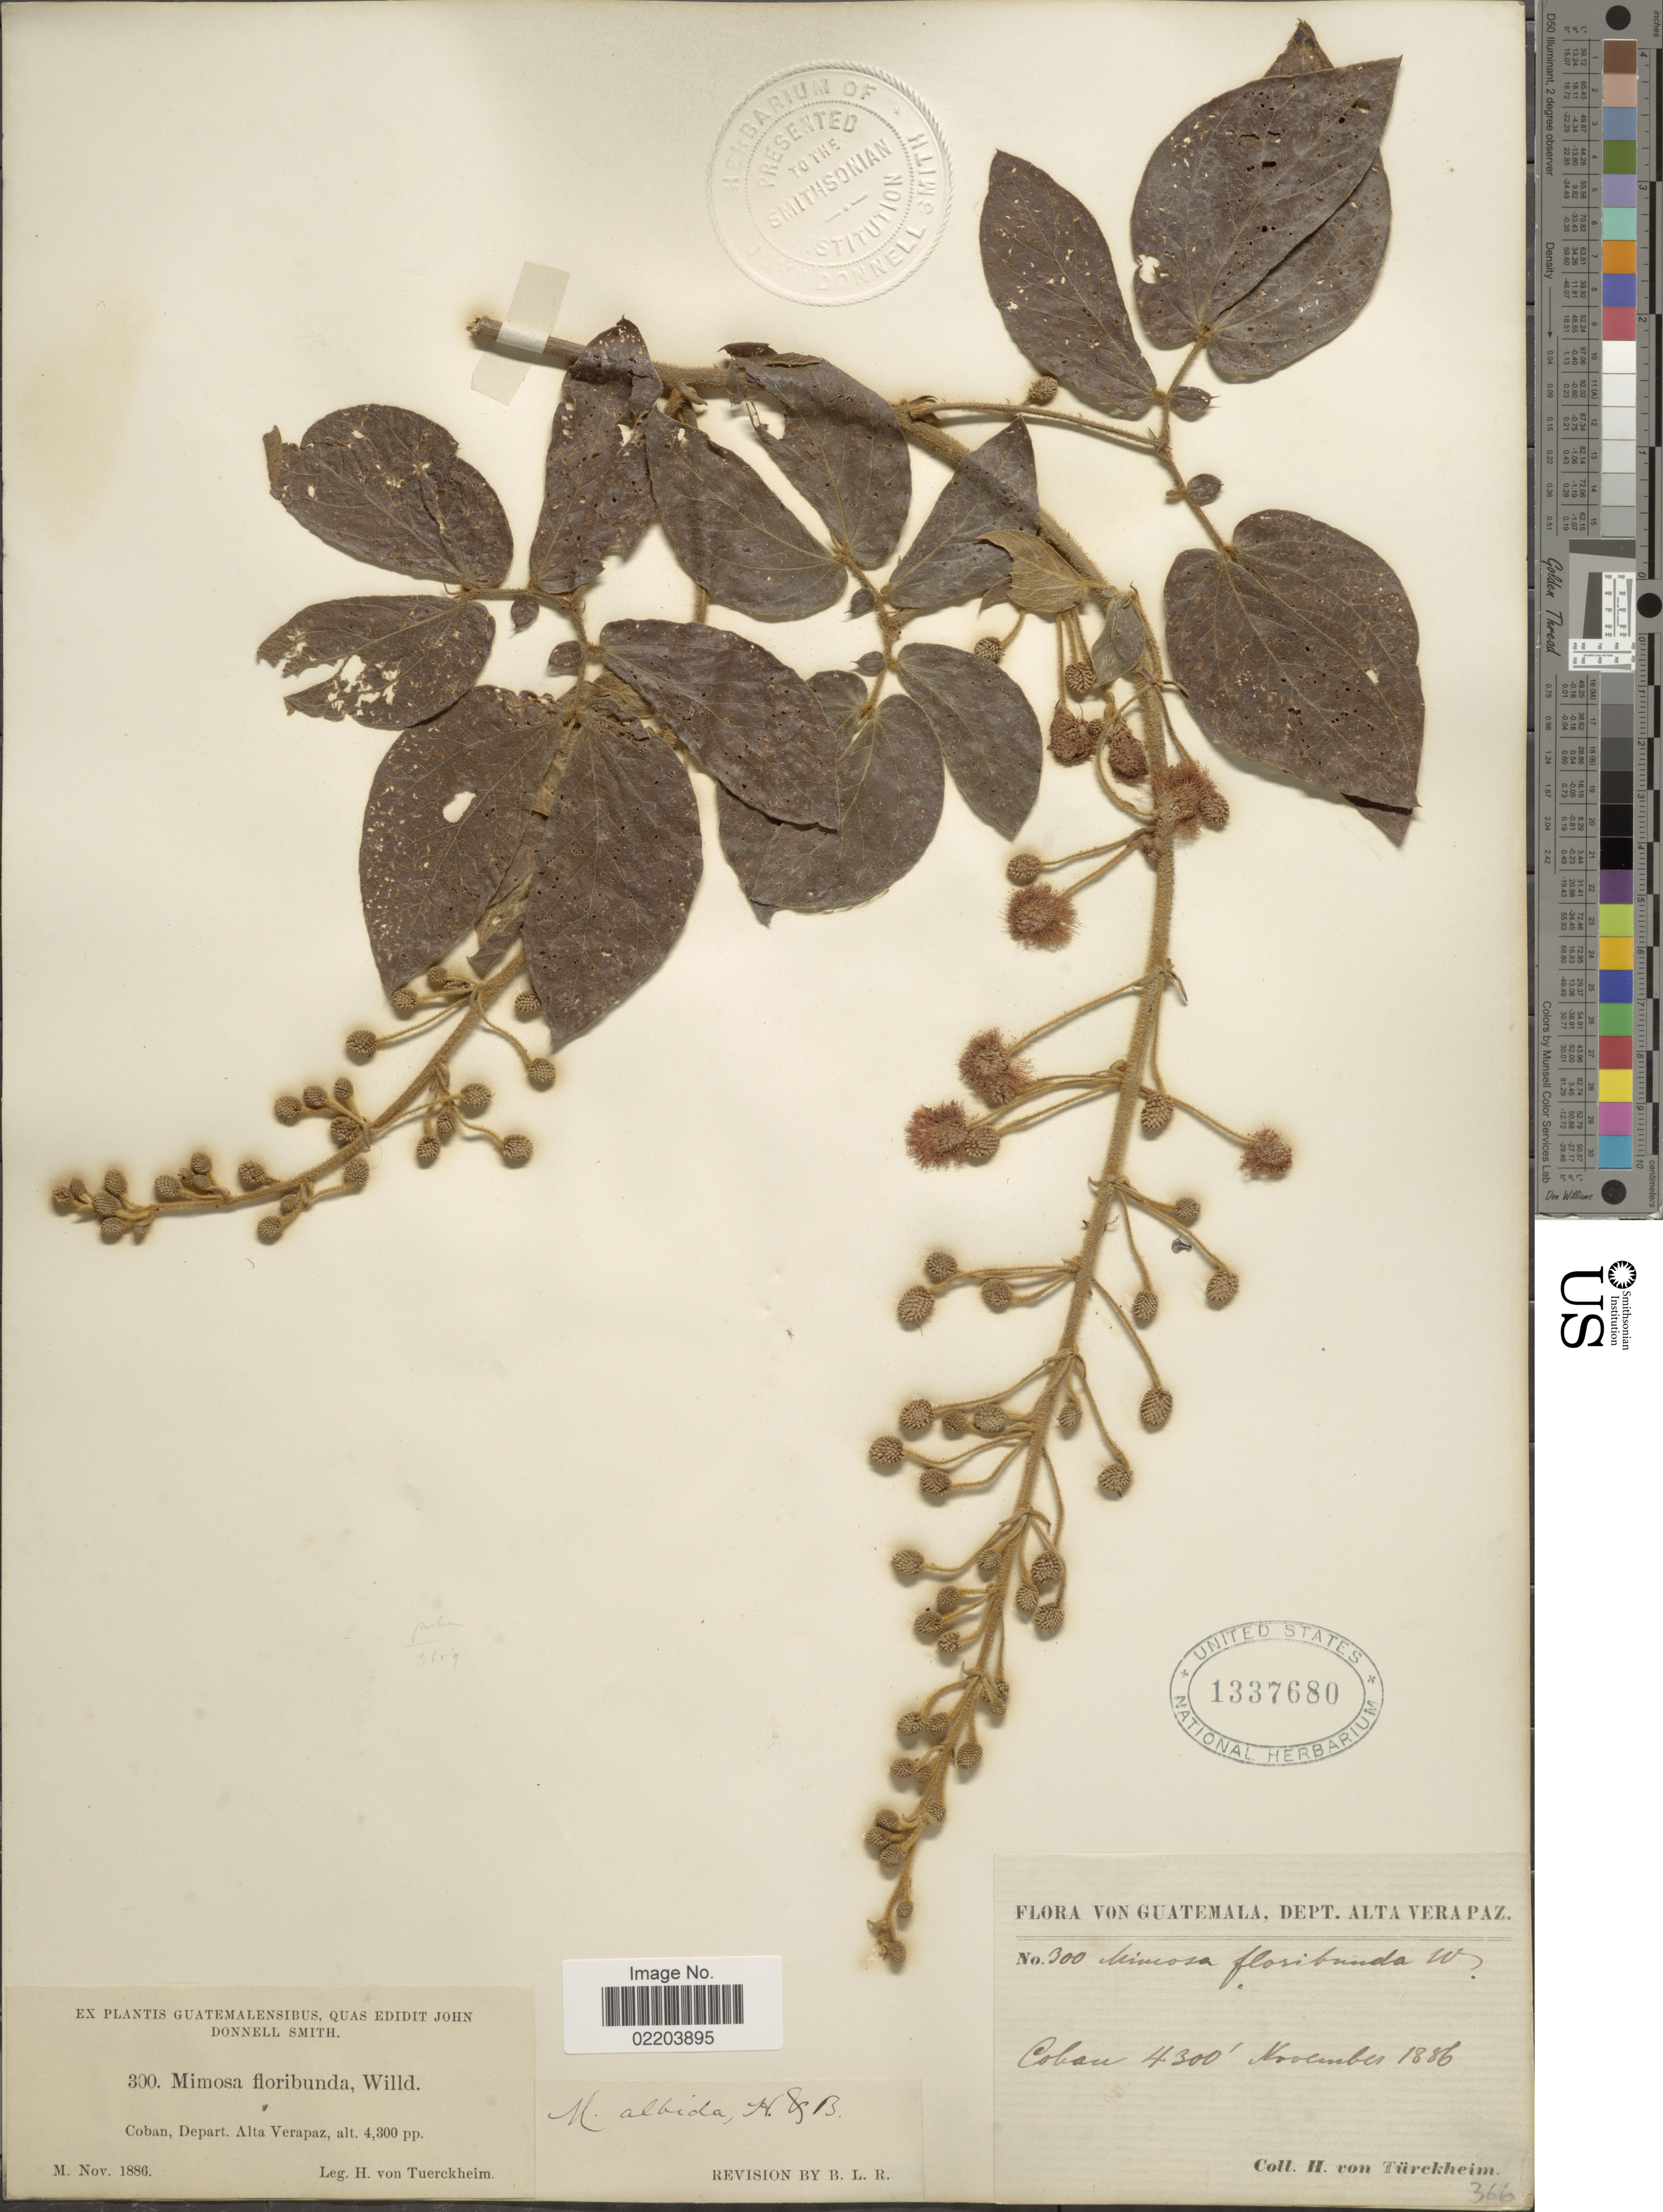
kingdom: Plantae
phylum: Tracheophyta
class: Magnoliopsida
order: Fabales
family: Fabaceae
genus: Mimosa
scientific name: Mimosa albida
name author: Humb. & Bonpl. ex Willd.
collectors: H. von Türckheim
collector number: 300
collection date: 1886-11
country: Guatemala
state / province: Alta Verapaz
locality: Dept. Alta Verapaz, Coban, Depart Alta Verapaz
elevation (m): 1311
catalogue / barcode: US 1337680